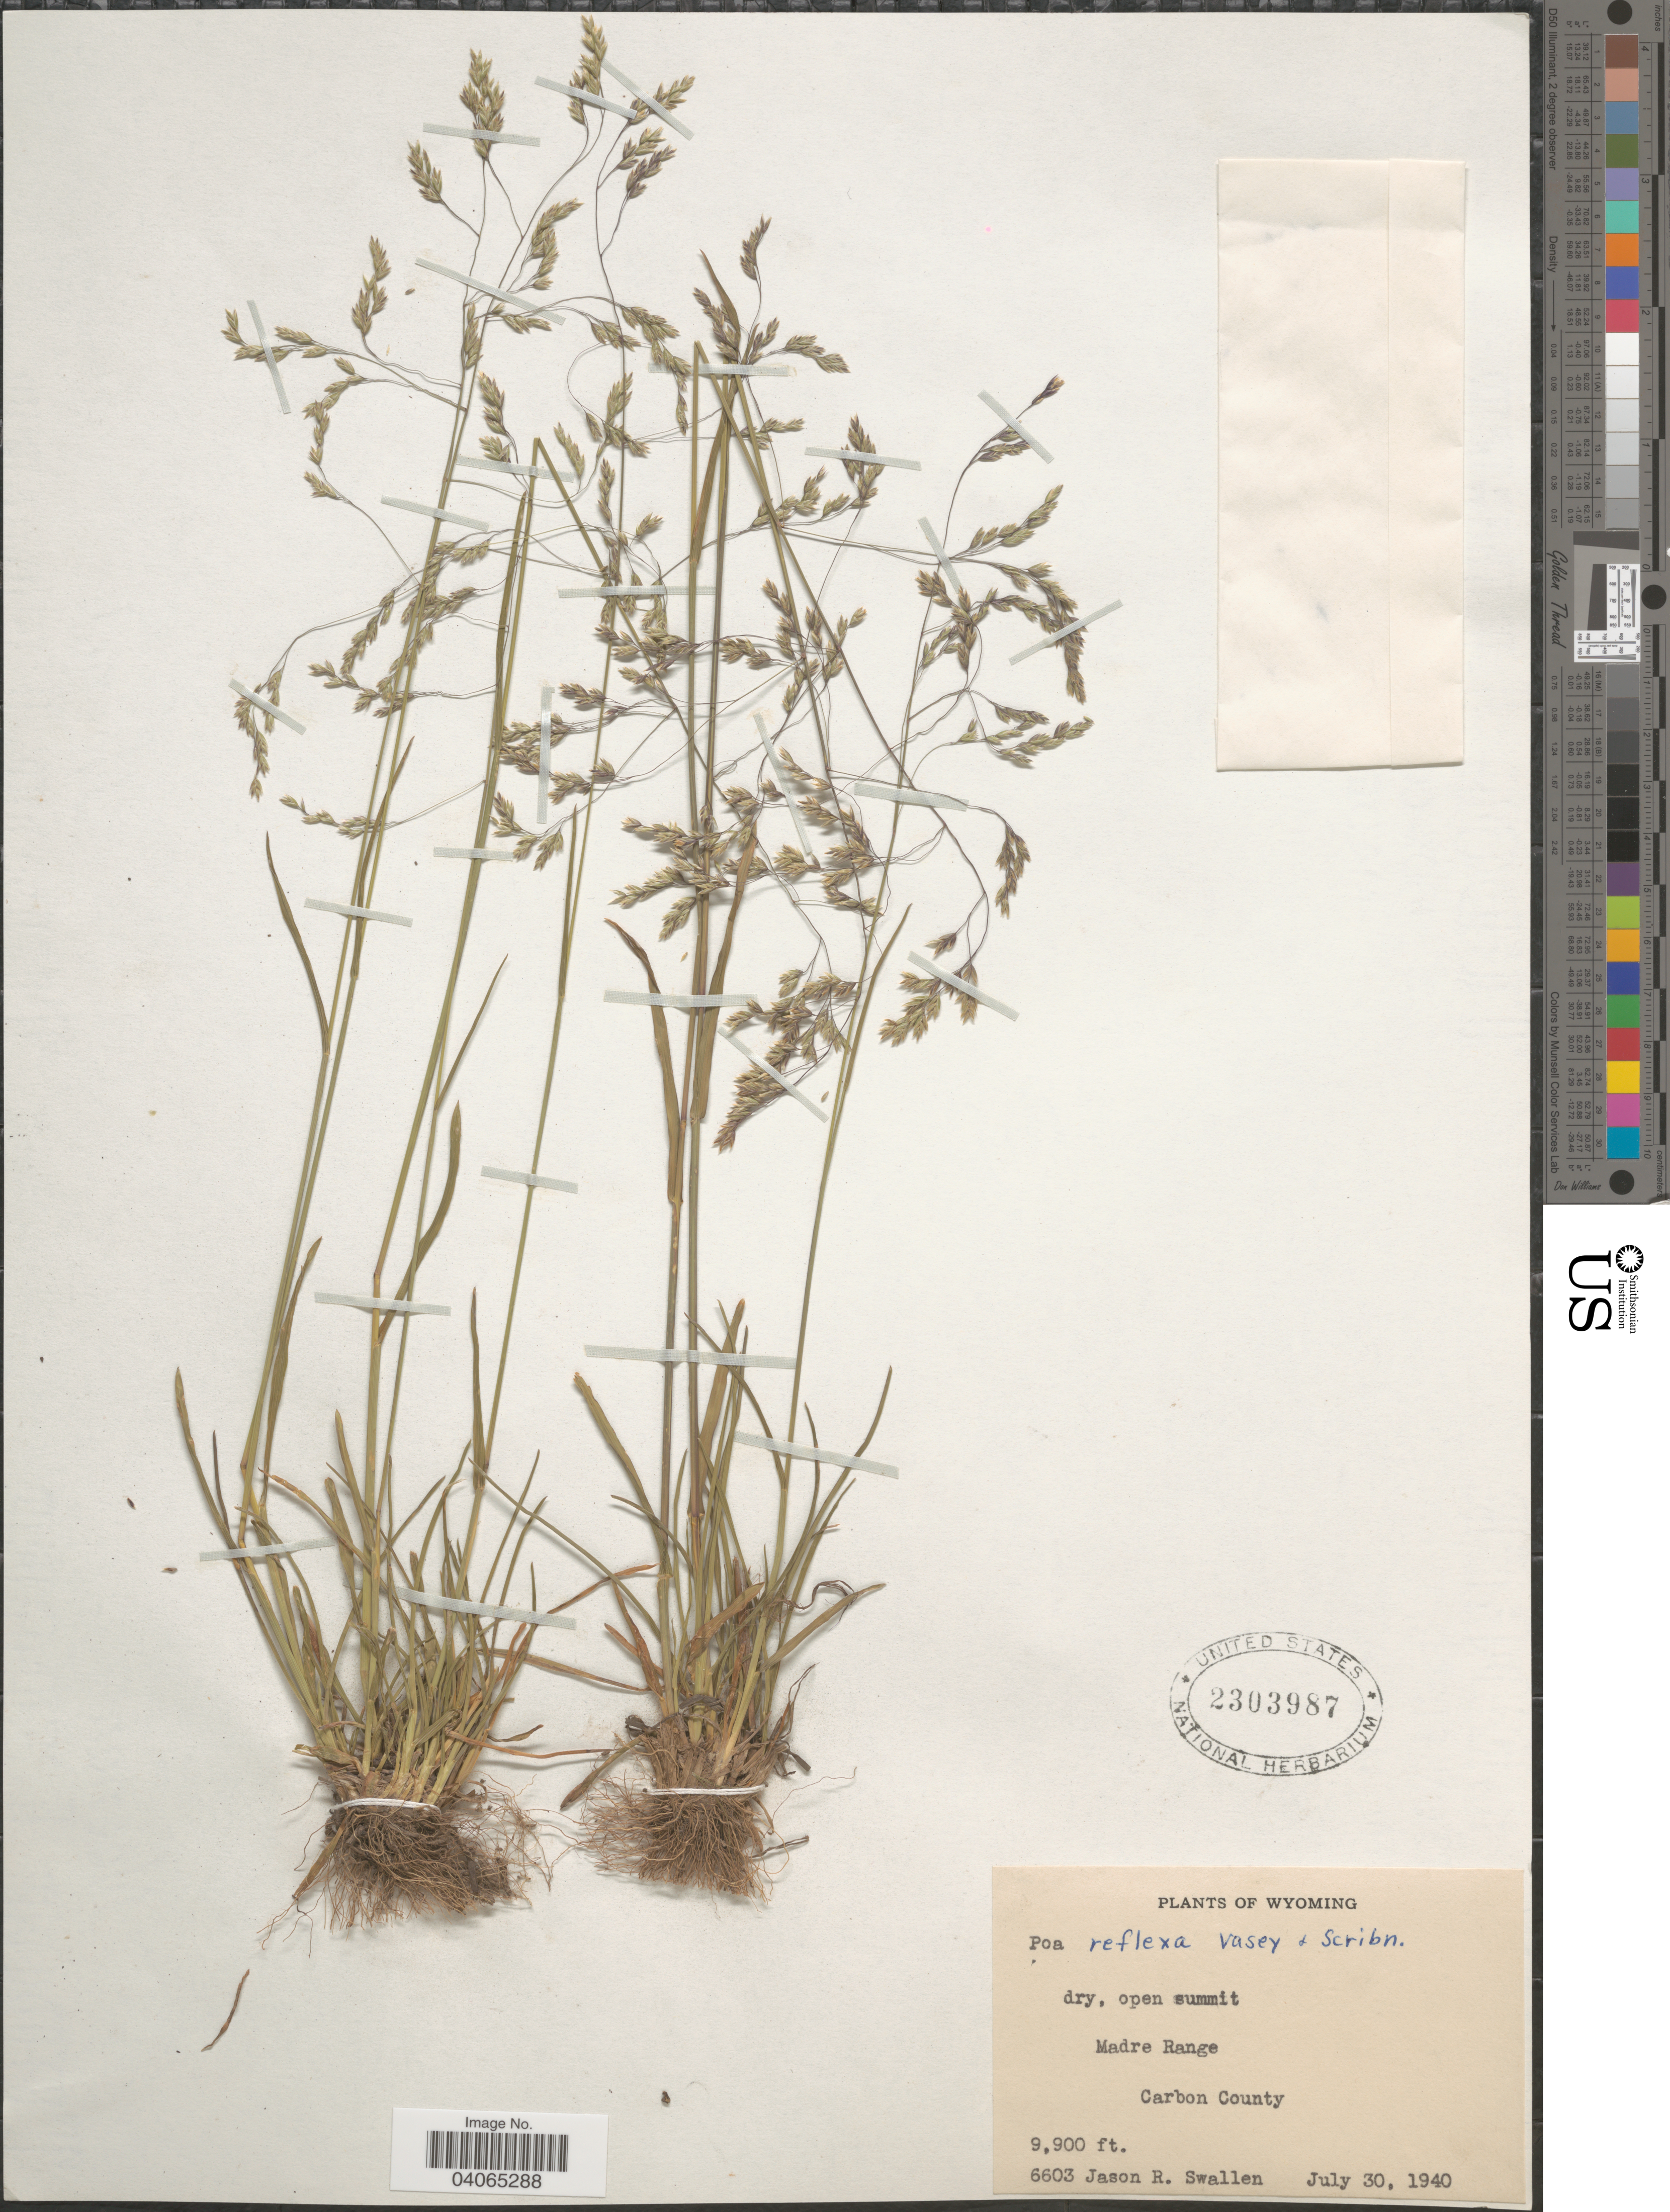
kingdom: Plantae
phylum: Tracheophyta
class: Liliopsida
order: Poales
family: Poaceae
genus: Poa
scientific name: Poa reflexa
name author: Vasey & Scribn.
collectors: J. R. Swallen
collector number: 6603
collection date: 1940-07-30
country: United States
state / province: Wyoming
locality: Dry, open summit. Madre Range. Carbon County.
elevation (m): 3018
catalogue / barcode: US 2303987